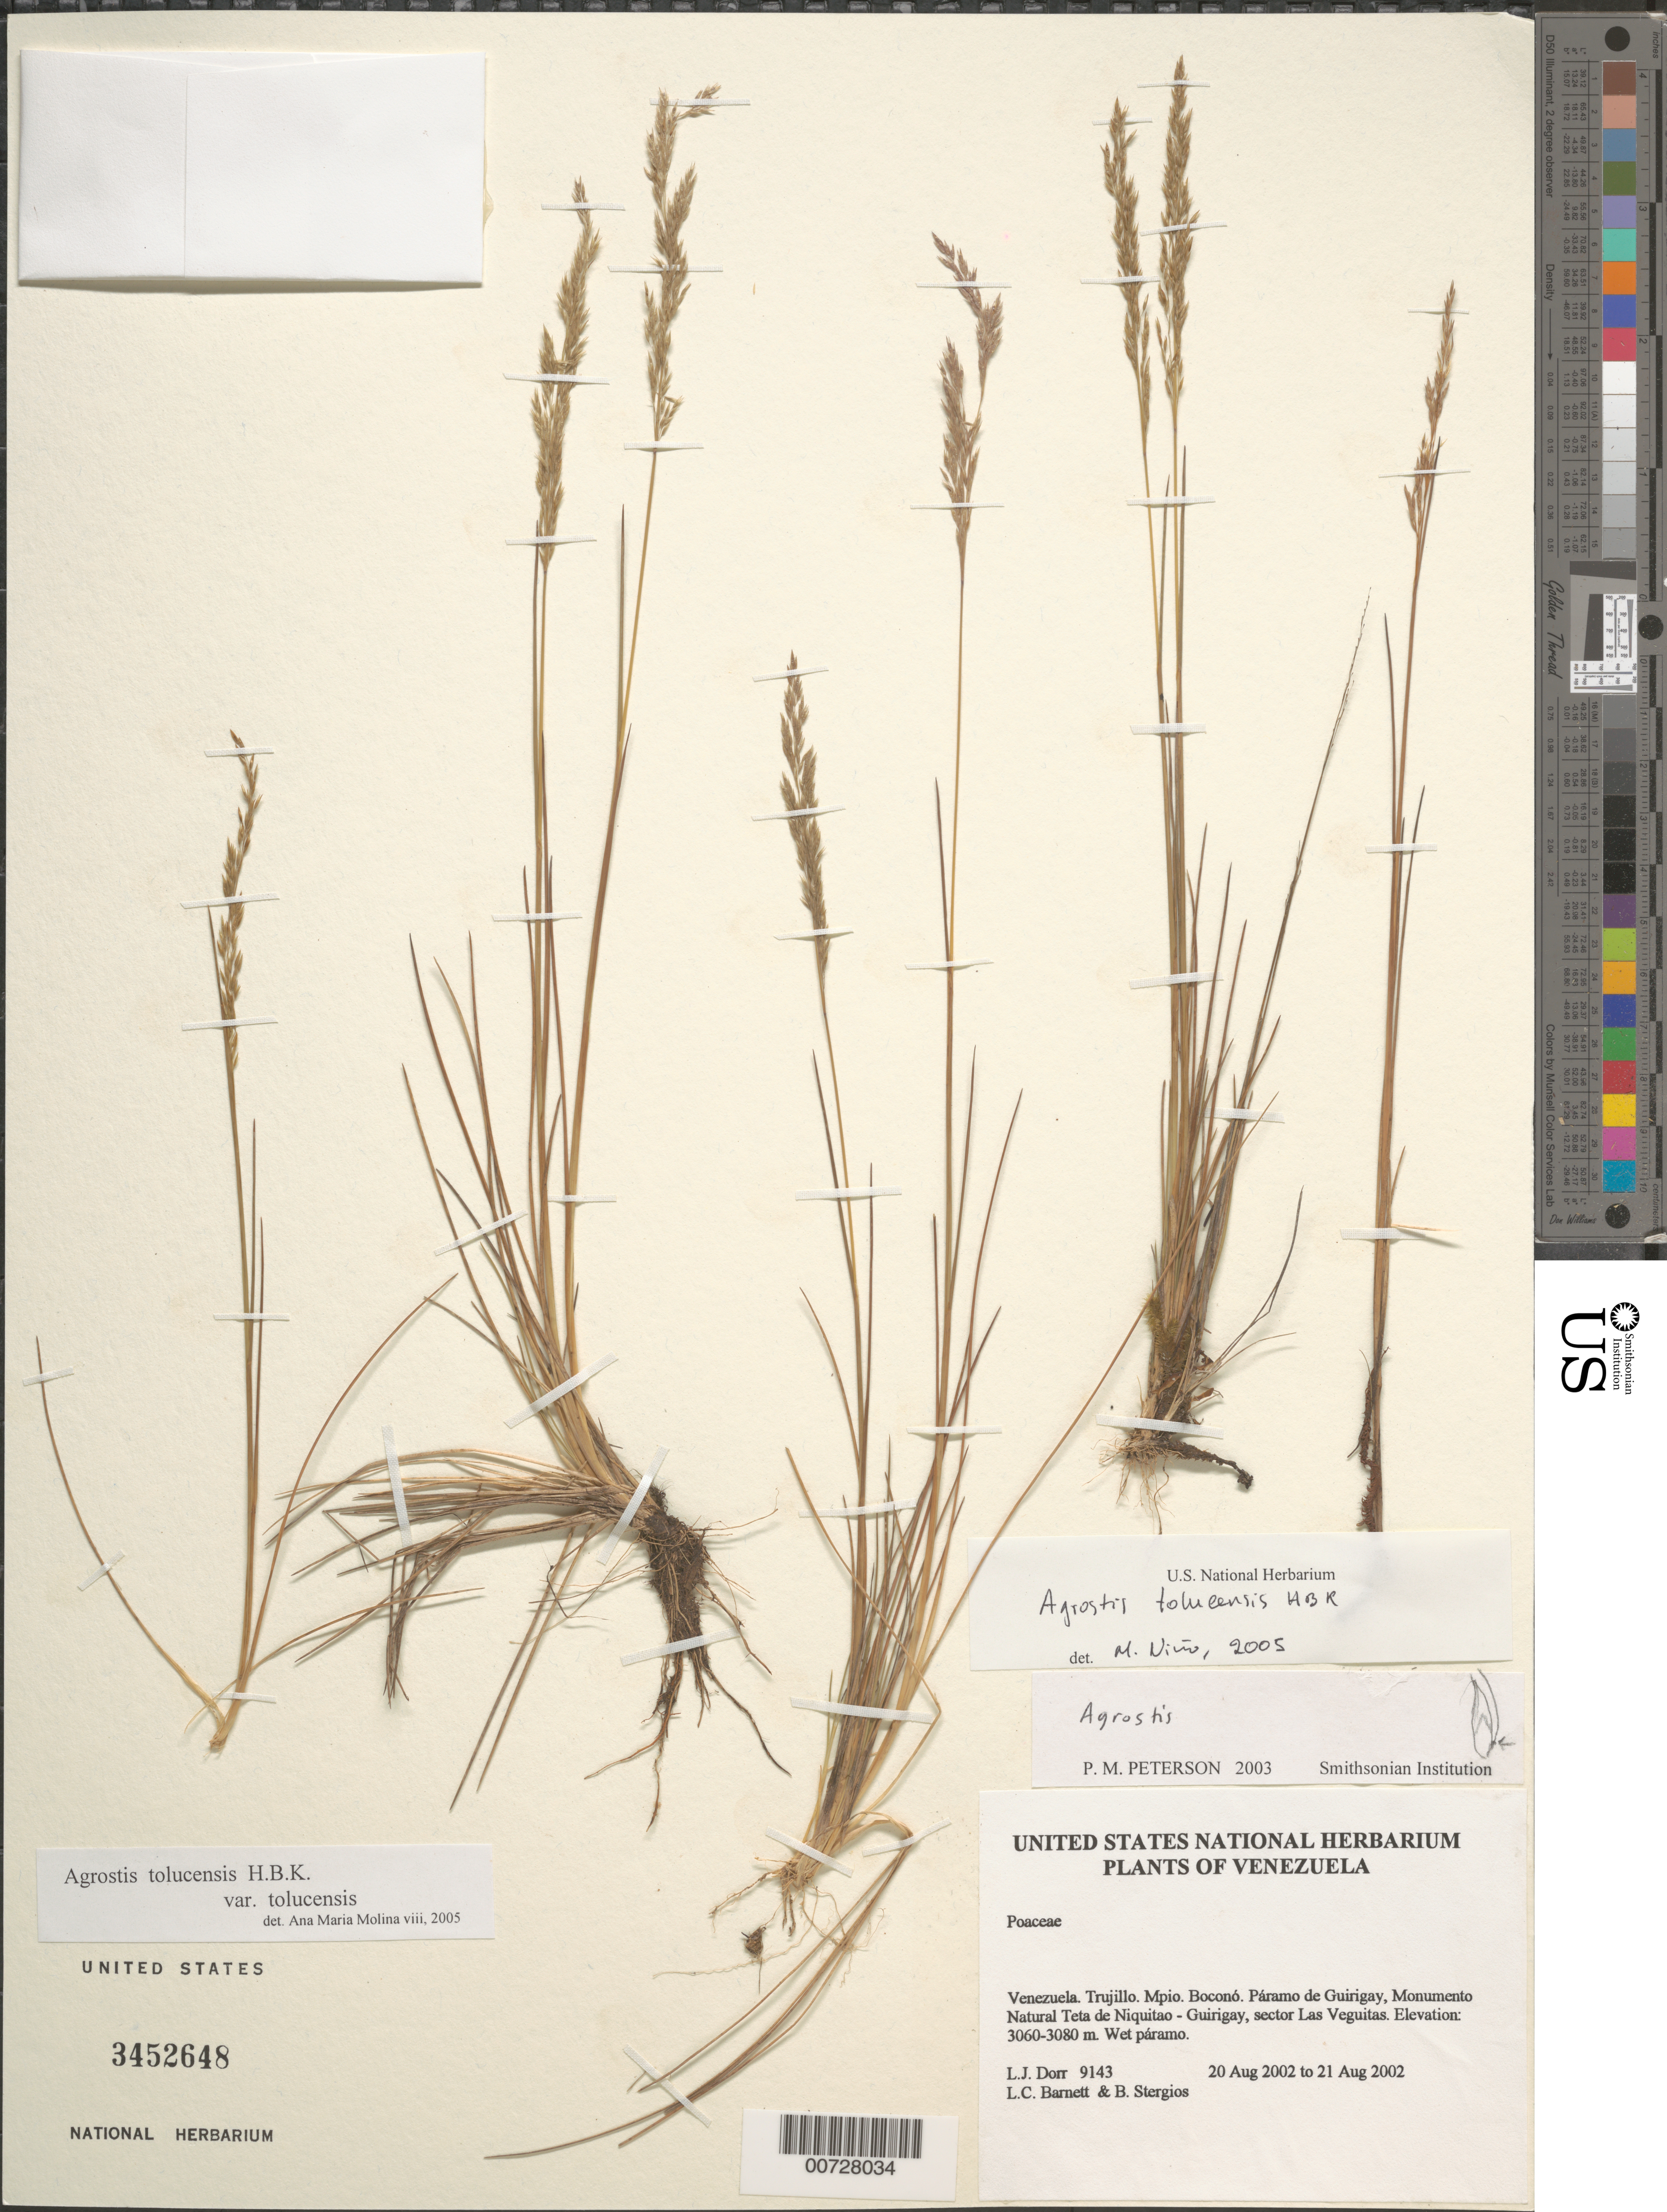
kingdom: Plantae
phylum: Tracheophyta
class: Liliopsida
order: Poales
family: Poaceae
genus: Agrostis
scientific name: Agrostis tolucensis var. tolucensis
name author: Kunth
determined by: Niño, S. M., (PORT), BioCentro-UNELLEZ (VENEZUELA)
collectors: L. J. Dorr, L. C. Barnett & B. G. Stergios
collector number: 9143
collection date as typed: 20 Aug 2002 to 21 Aug 2002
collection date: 2002-08-20/2002-08-21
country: Venezuela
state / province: Trujillo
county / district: Boconó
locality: Páramo de Guirigay, Monumento Natural Teta de Niquitao - Guirigay, sector Las Veguitas.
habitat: Wet páramo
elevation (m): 3060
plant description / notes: BAB, MO, PORT, US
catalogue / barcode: US 3452648